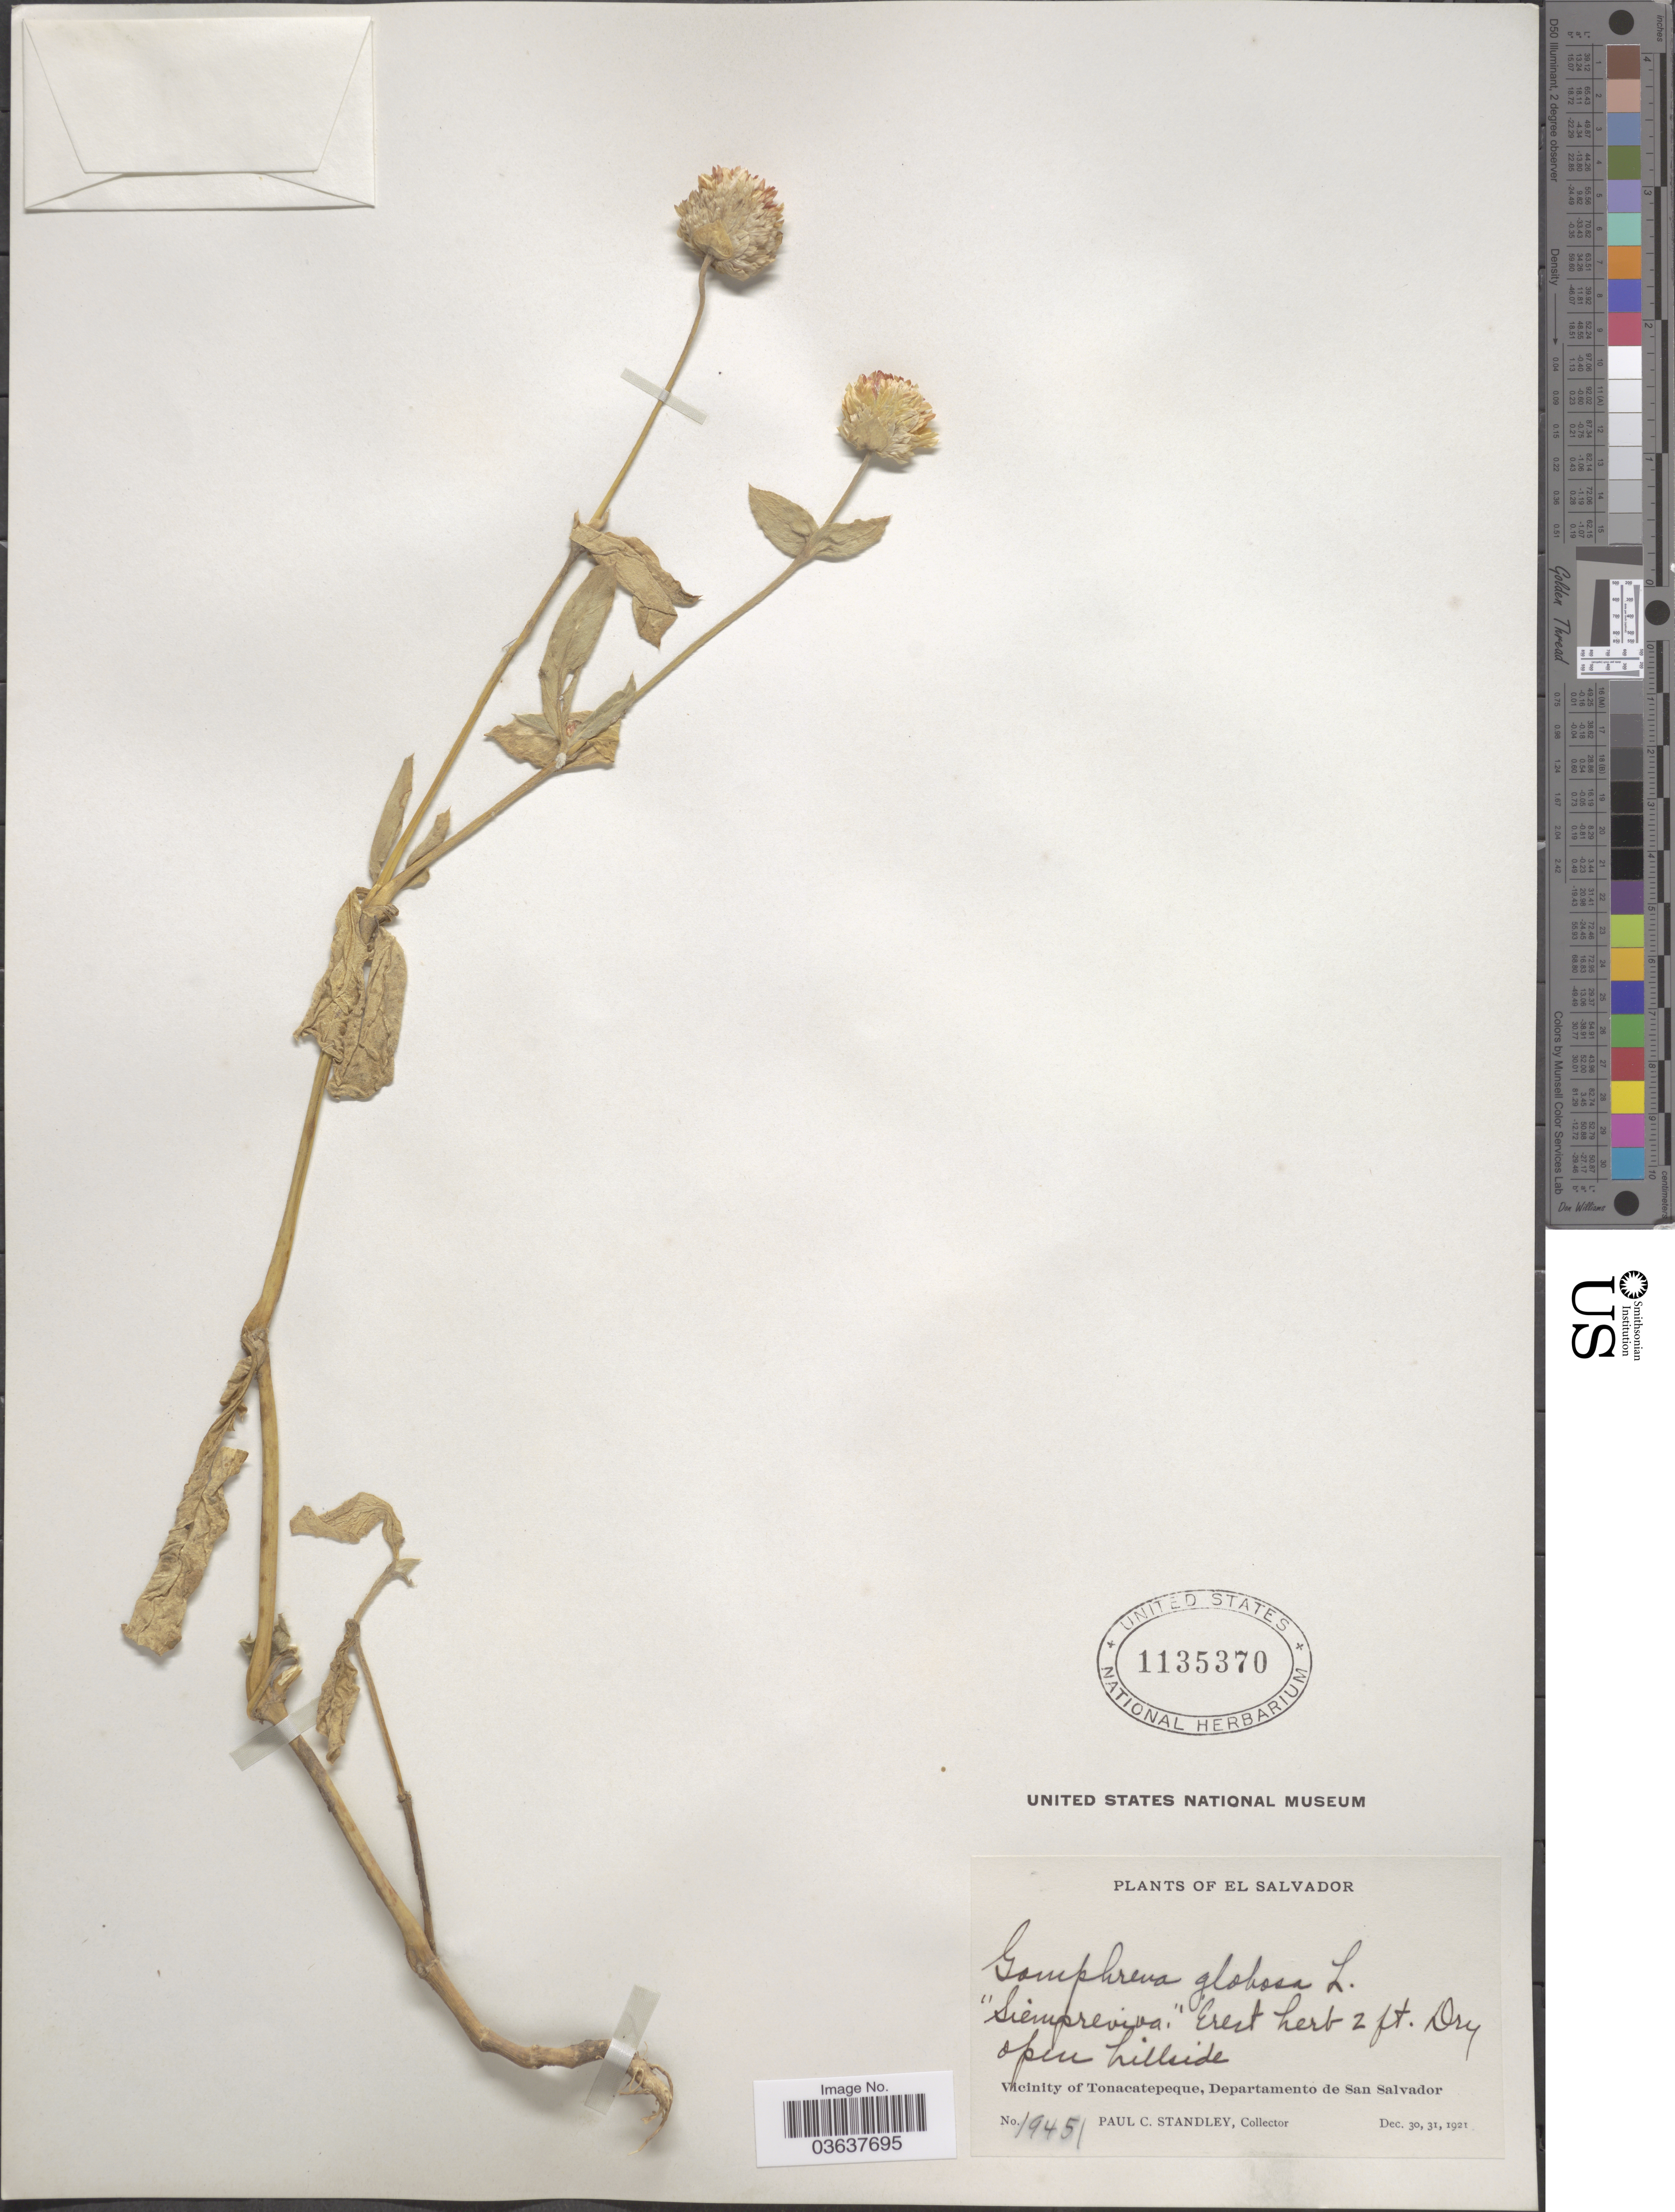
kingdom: Plantae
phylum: Tracheophyta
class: Magnoliopsida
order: Caryophyllales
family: Amaranthaceae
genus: Gomphrena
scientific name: Gomphrena globosa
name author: L.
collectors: P. C. Standley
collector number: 19451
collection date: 1921-12-30/1921-12-31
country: El Salvador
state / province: San Salvador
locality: Vicinity of Tonacatepeque, Departamento de San Salvador.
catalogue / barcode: US 1135370